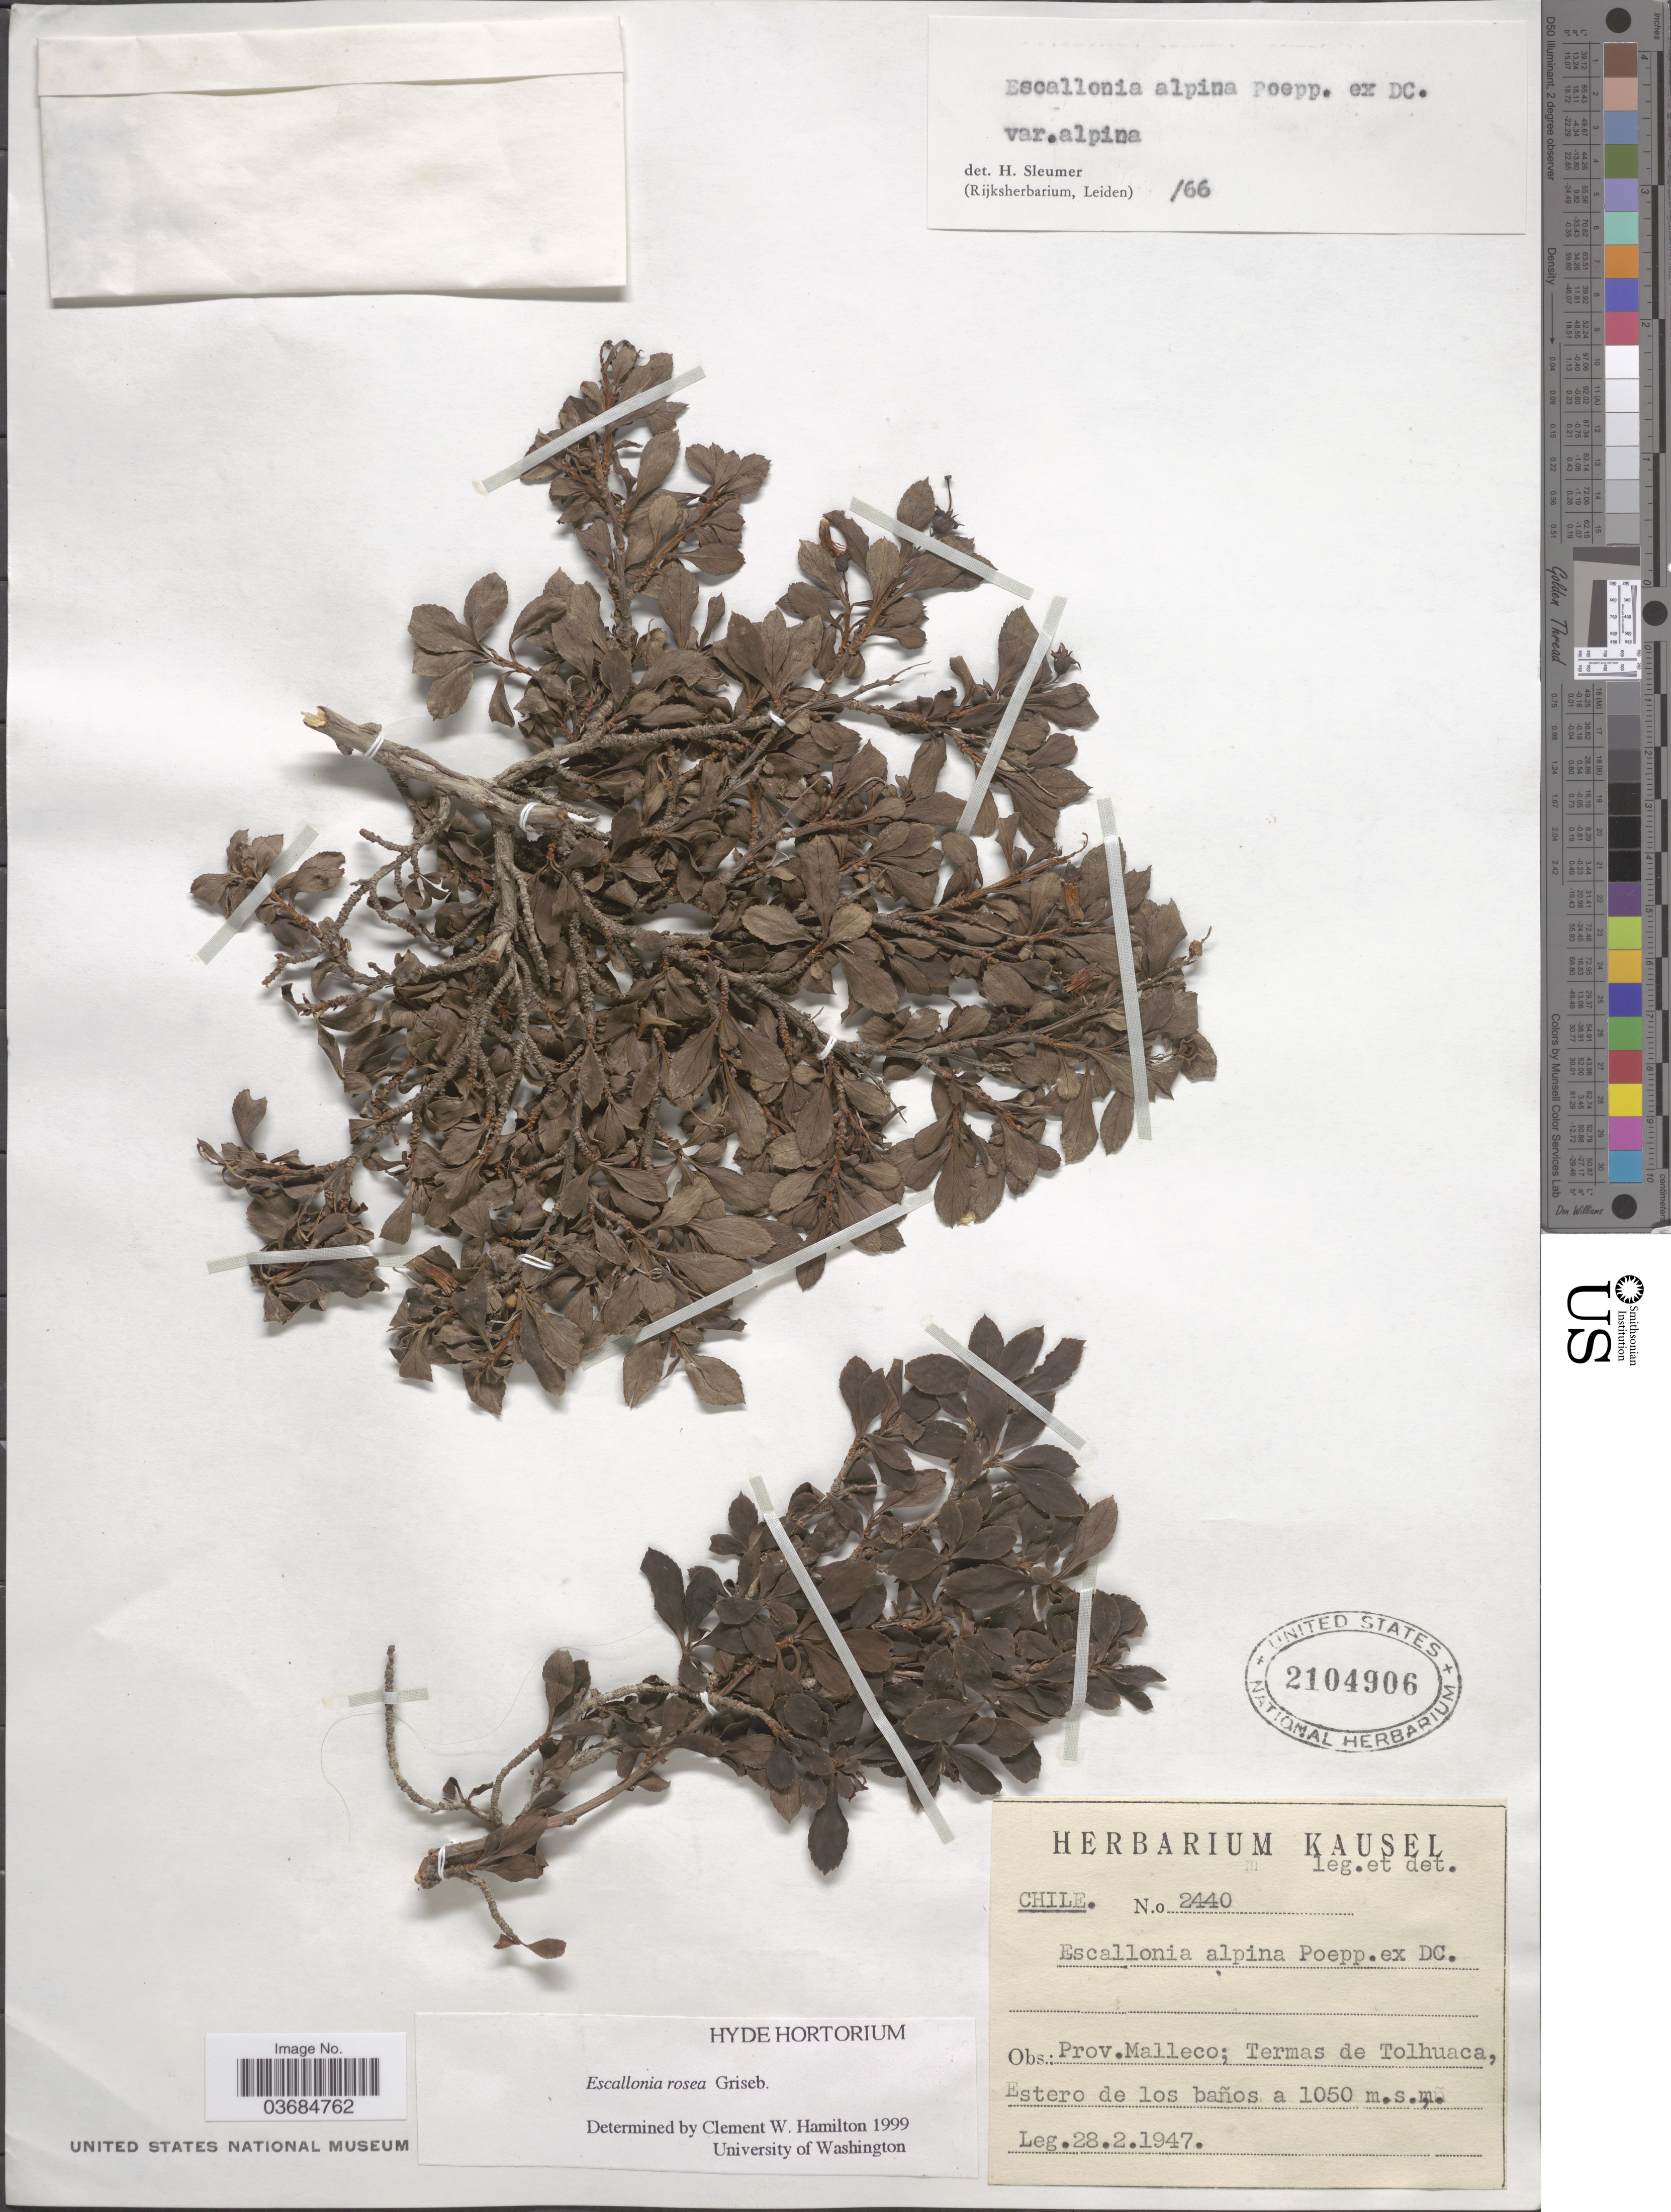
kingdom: Plantae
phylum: Tracheophyta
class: Magnoliopsida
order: Escalloniales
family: Escalloniaceae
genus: Escallonia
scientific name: Escallonia rosea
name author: Griseb.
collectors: Ex herb. Kausel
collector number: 2440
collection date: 1947-02-28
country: Chile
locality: Prov. Malleco; Termas de Tolhuaca, Estero de los baños.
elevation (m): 1050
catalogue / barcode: US 2104906